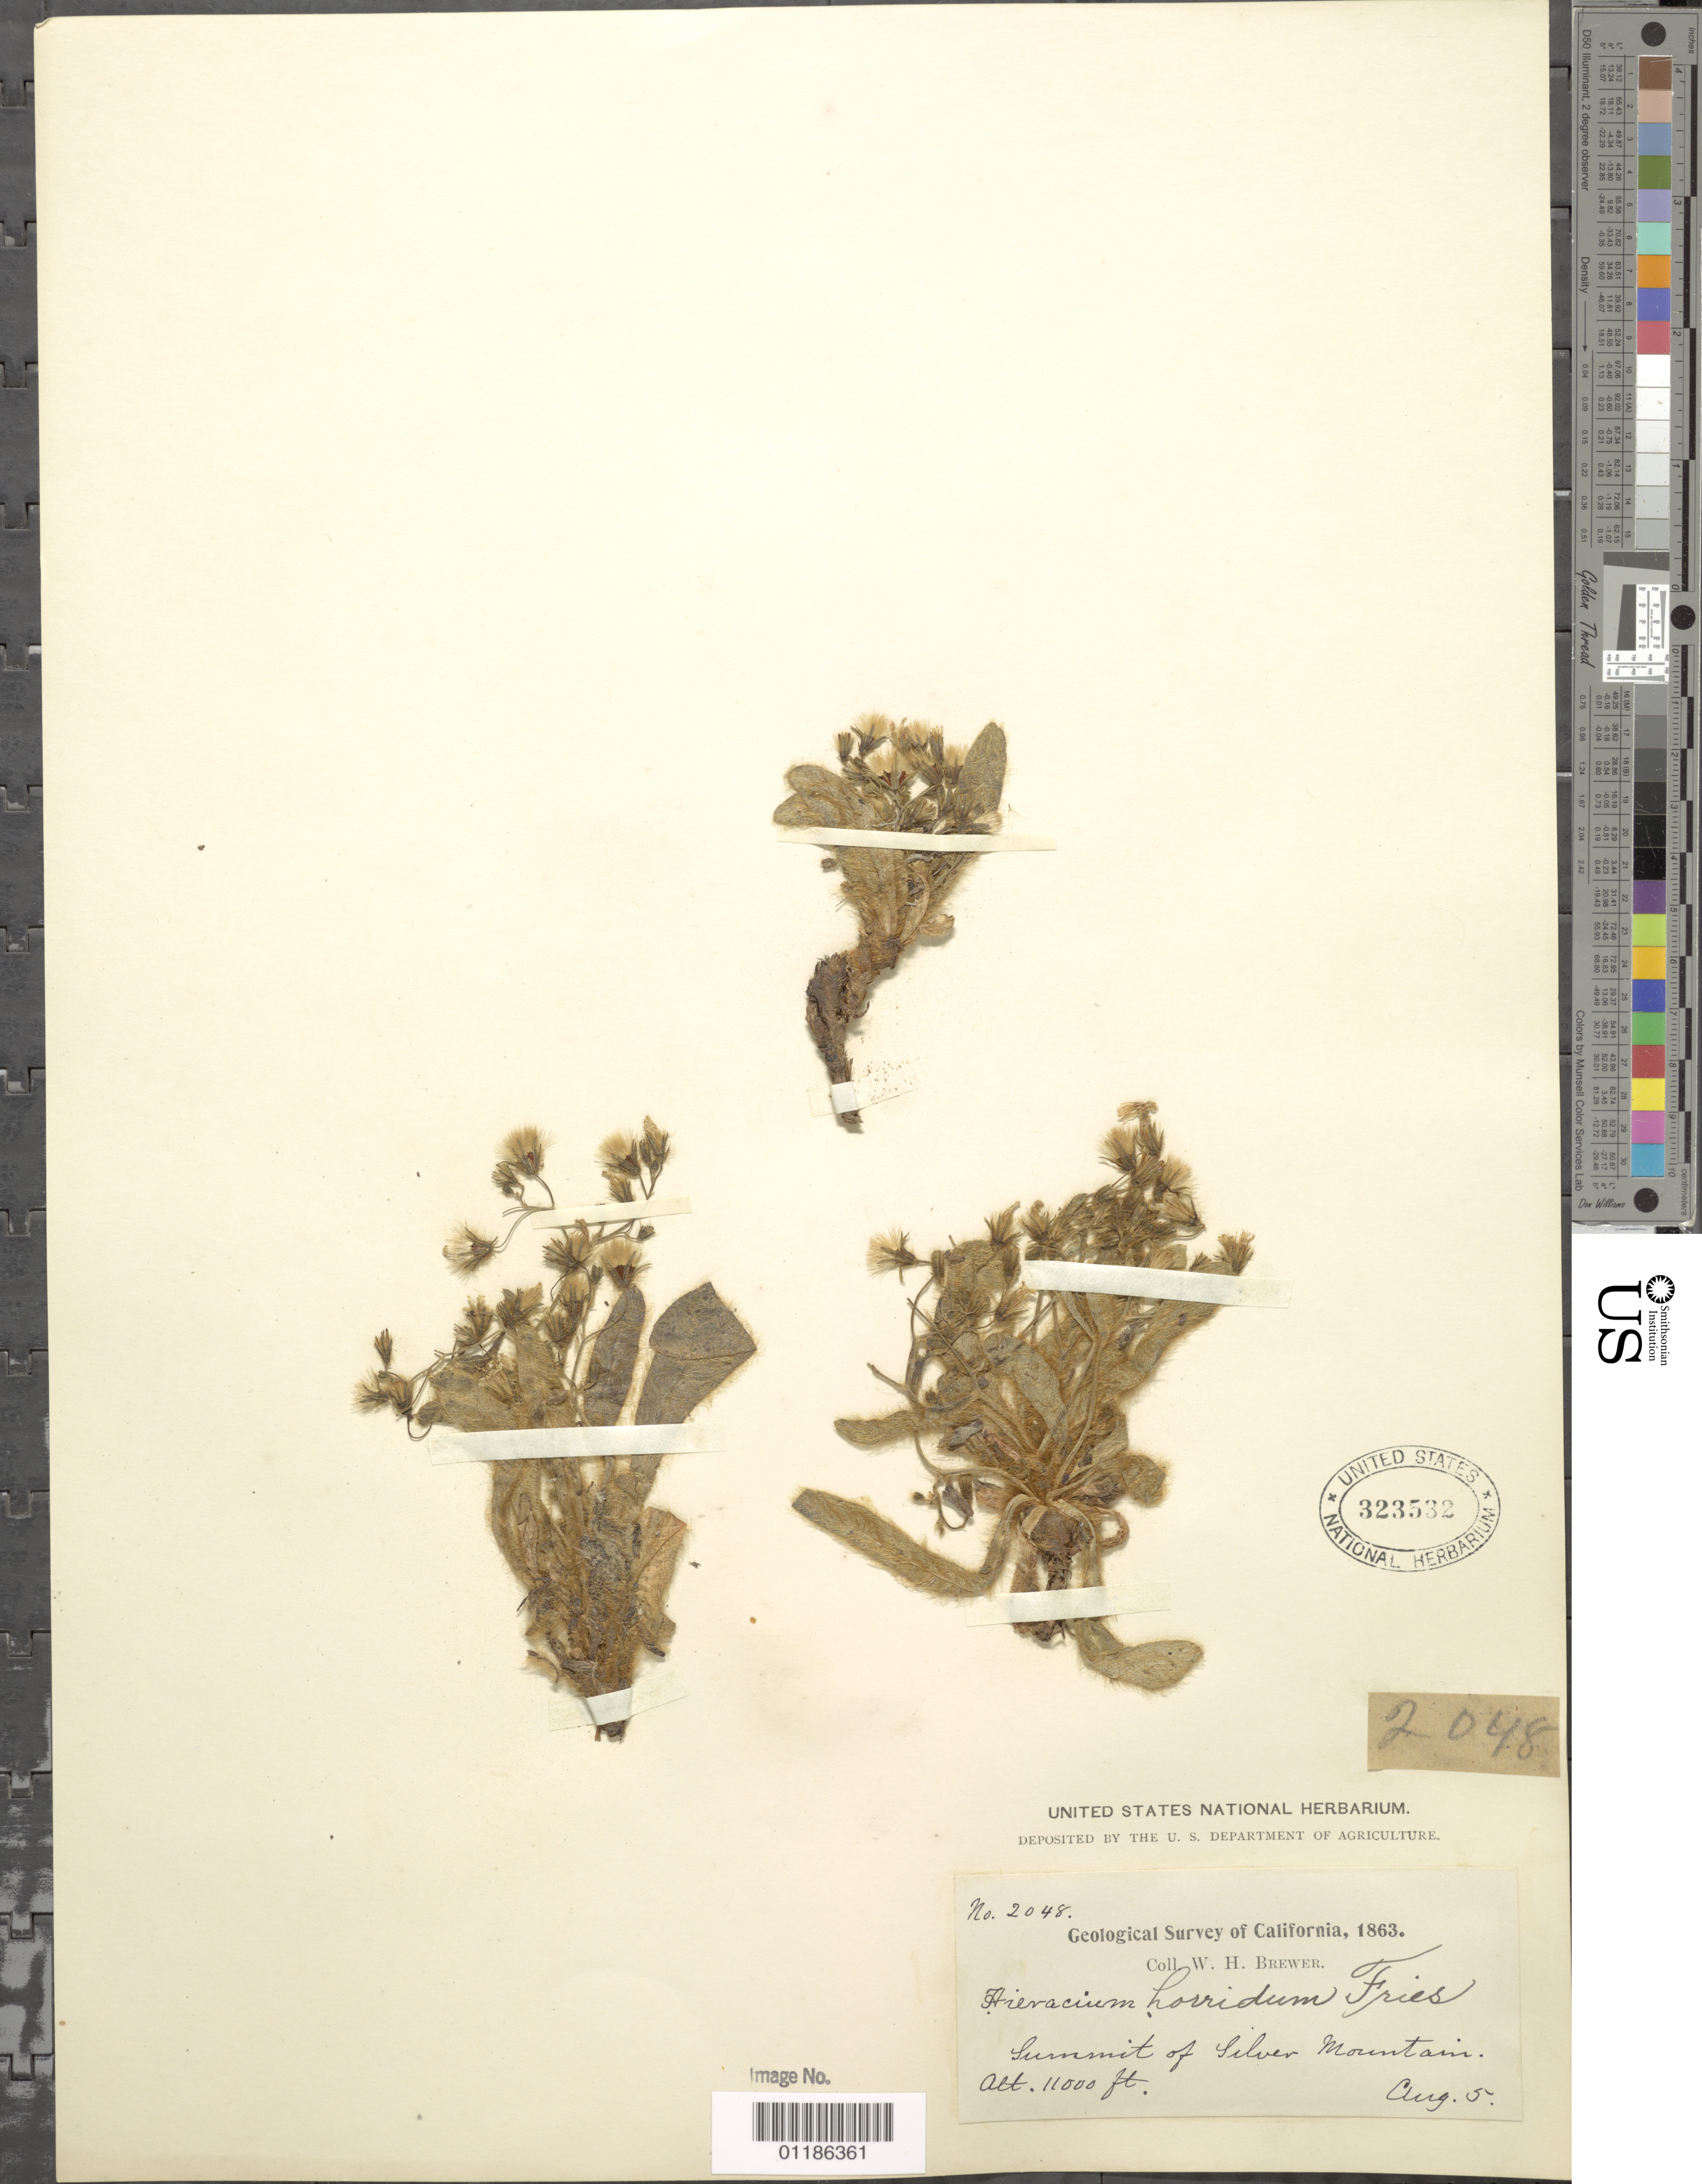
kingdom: Plantae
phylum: Tracheophyta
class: Magnoliopsida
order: Asterales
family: Asteraceae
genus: Hieracium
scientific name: Hieracium horridum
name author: Fr.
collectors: W. H. Brewer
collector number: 2048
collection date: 1863-08-05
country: United States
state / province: California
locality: Summit of Silver Mountain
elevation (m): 3353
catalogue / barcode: US 323532